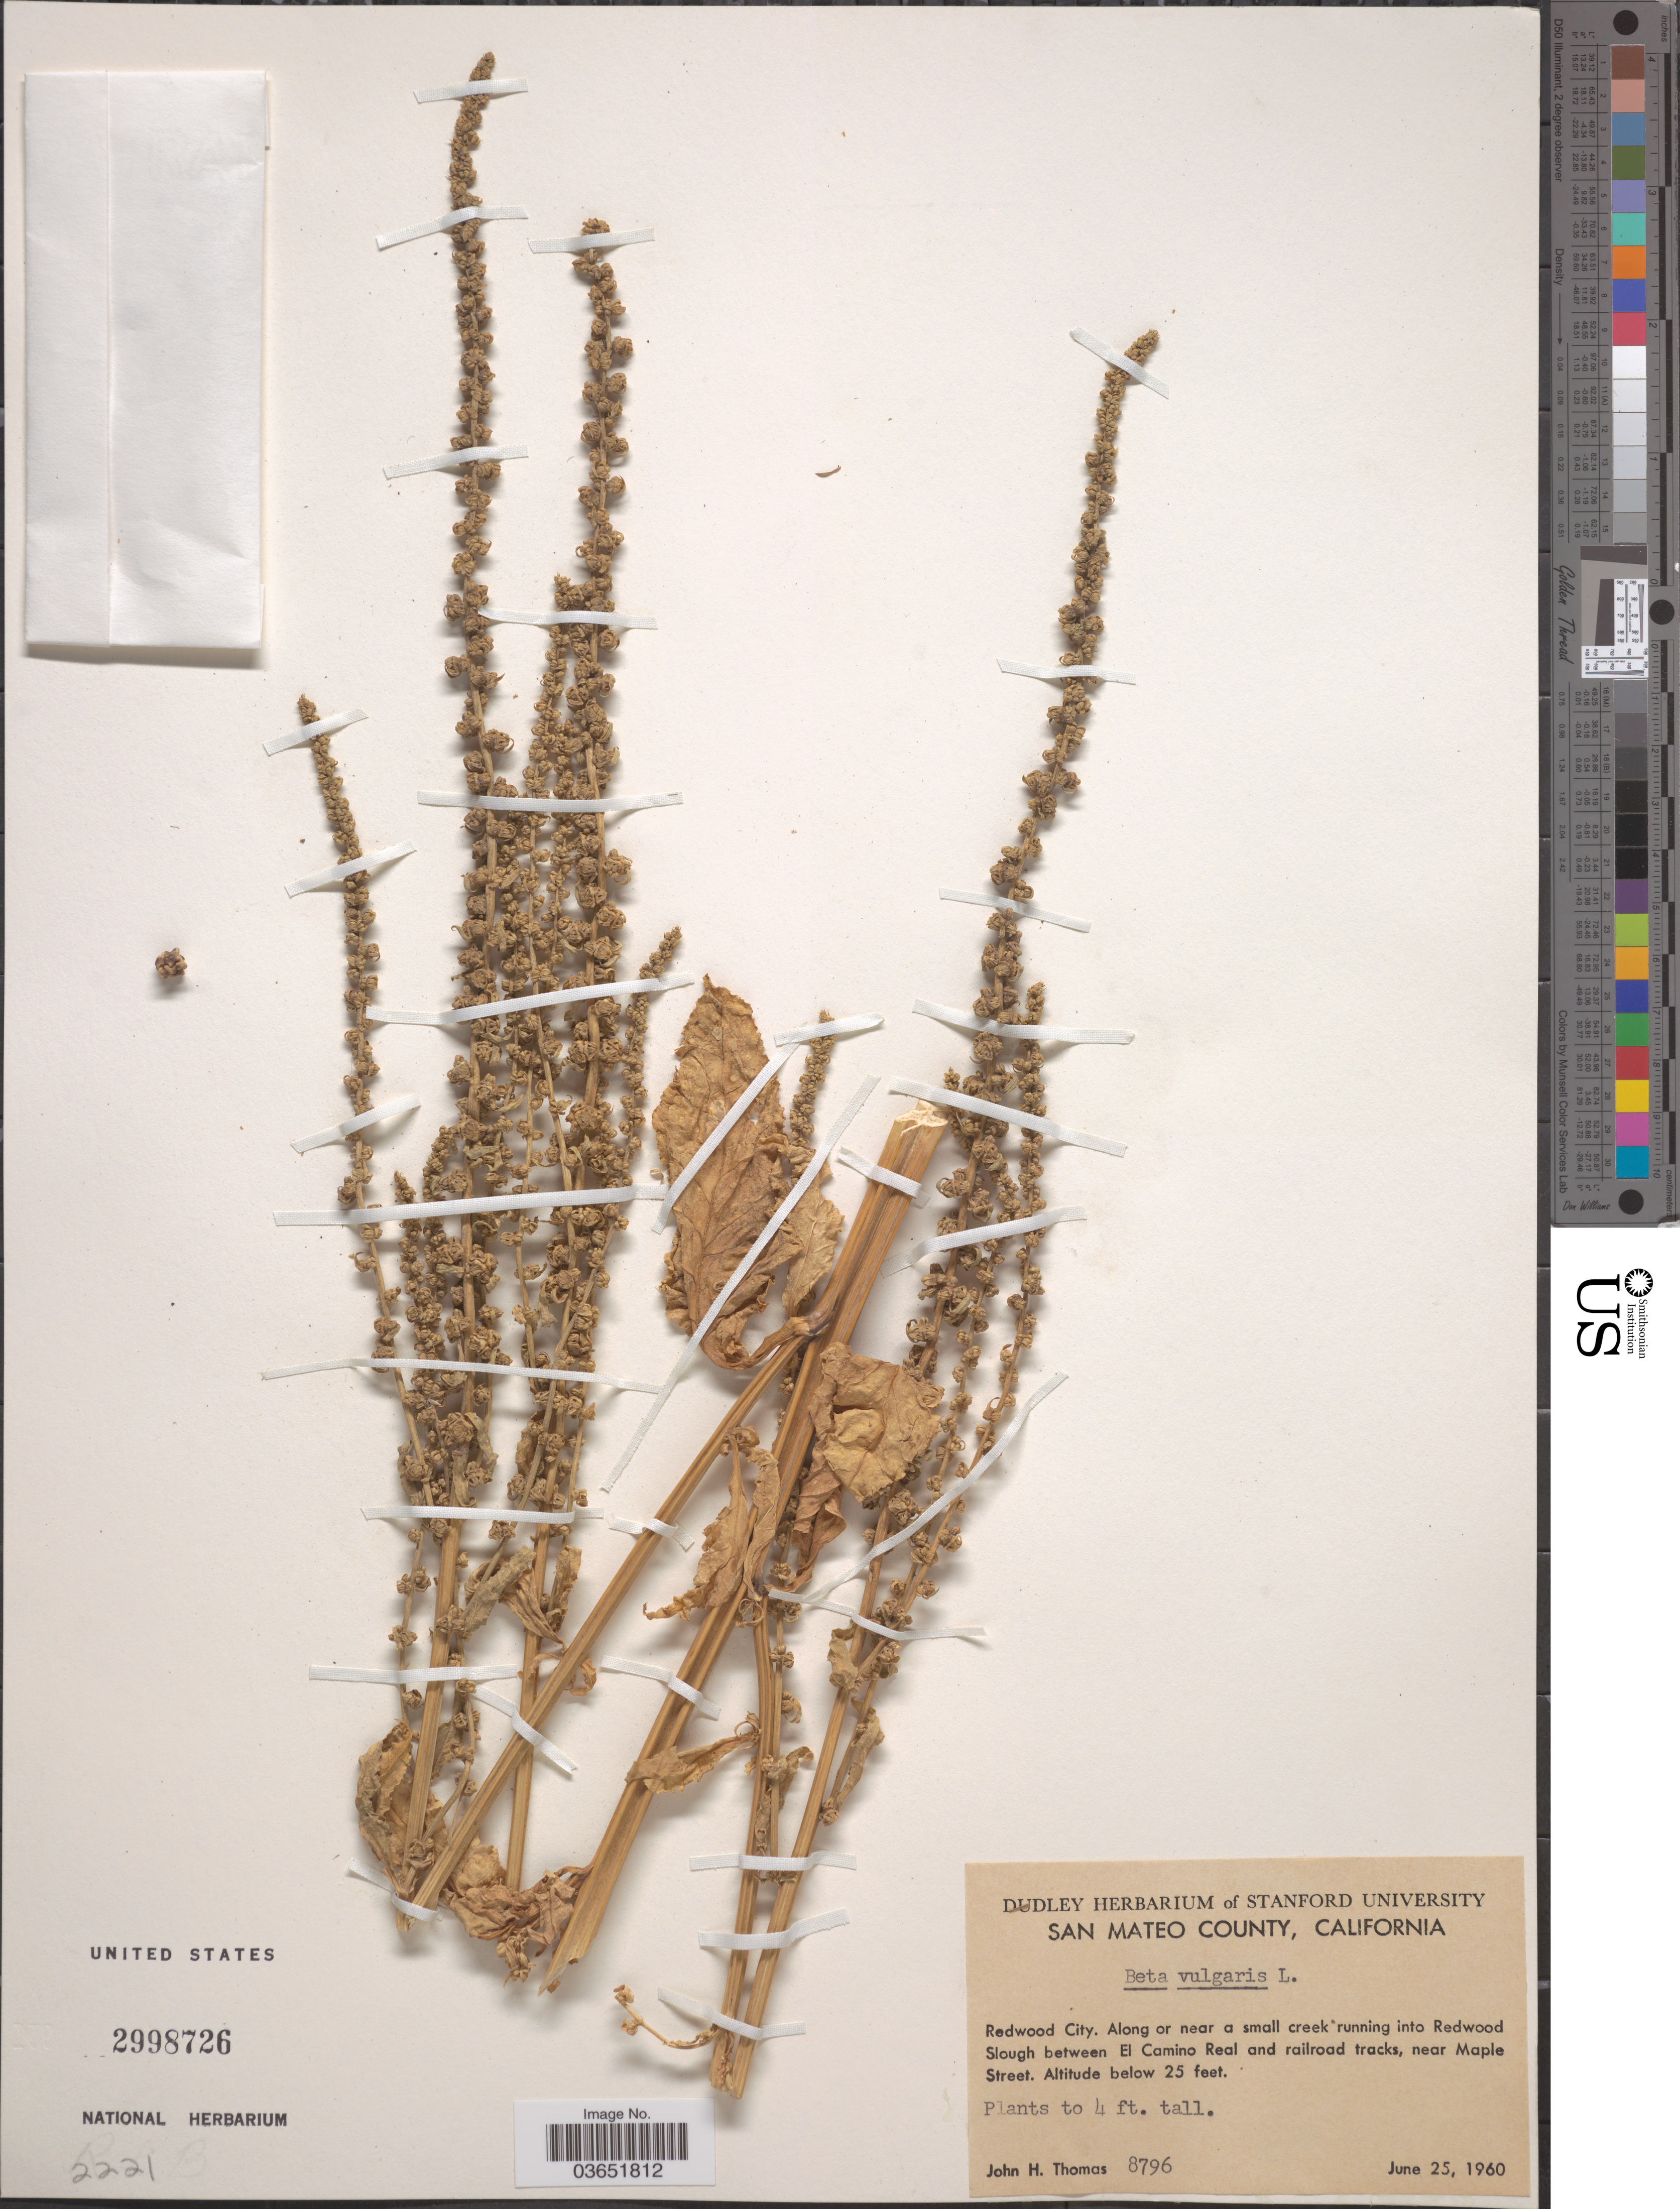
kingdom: Plantae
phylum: Tracheophyta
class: Magnoliopsida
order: Caryophyllales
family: Amaranthaceae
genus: Beta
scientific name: Beta vulgaris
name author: L.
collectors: J. H. Thomas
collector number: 8796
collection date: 1960-06-25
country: United States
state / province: California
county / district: San Mateo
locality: San Mateo County. Redwood City. Along or near a small creek running into Redwood Slough between El Camino Real and railroad tracks, near Maple Street.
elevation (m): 8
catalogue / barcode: US 2998726